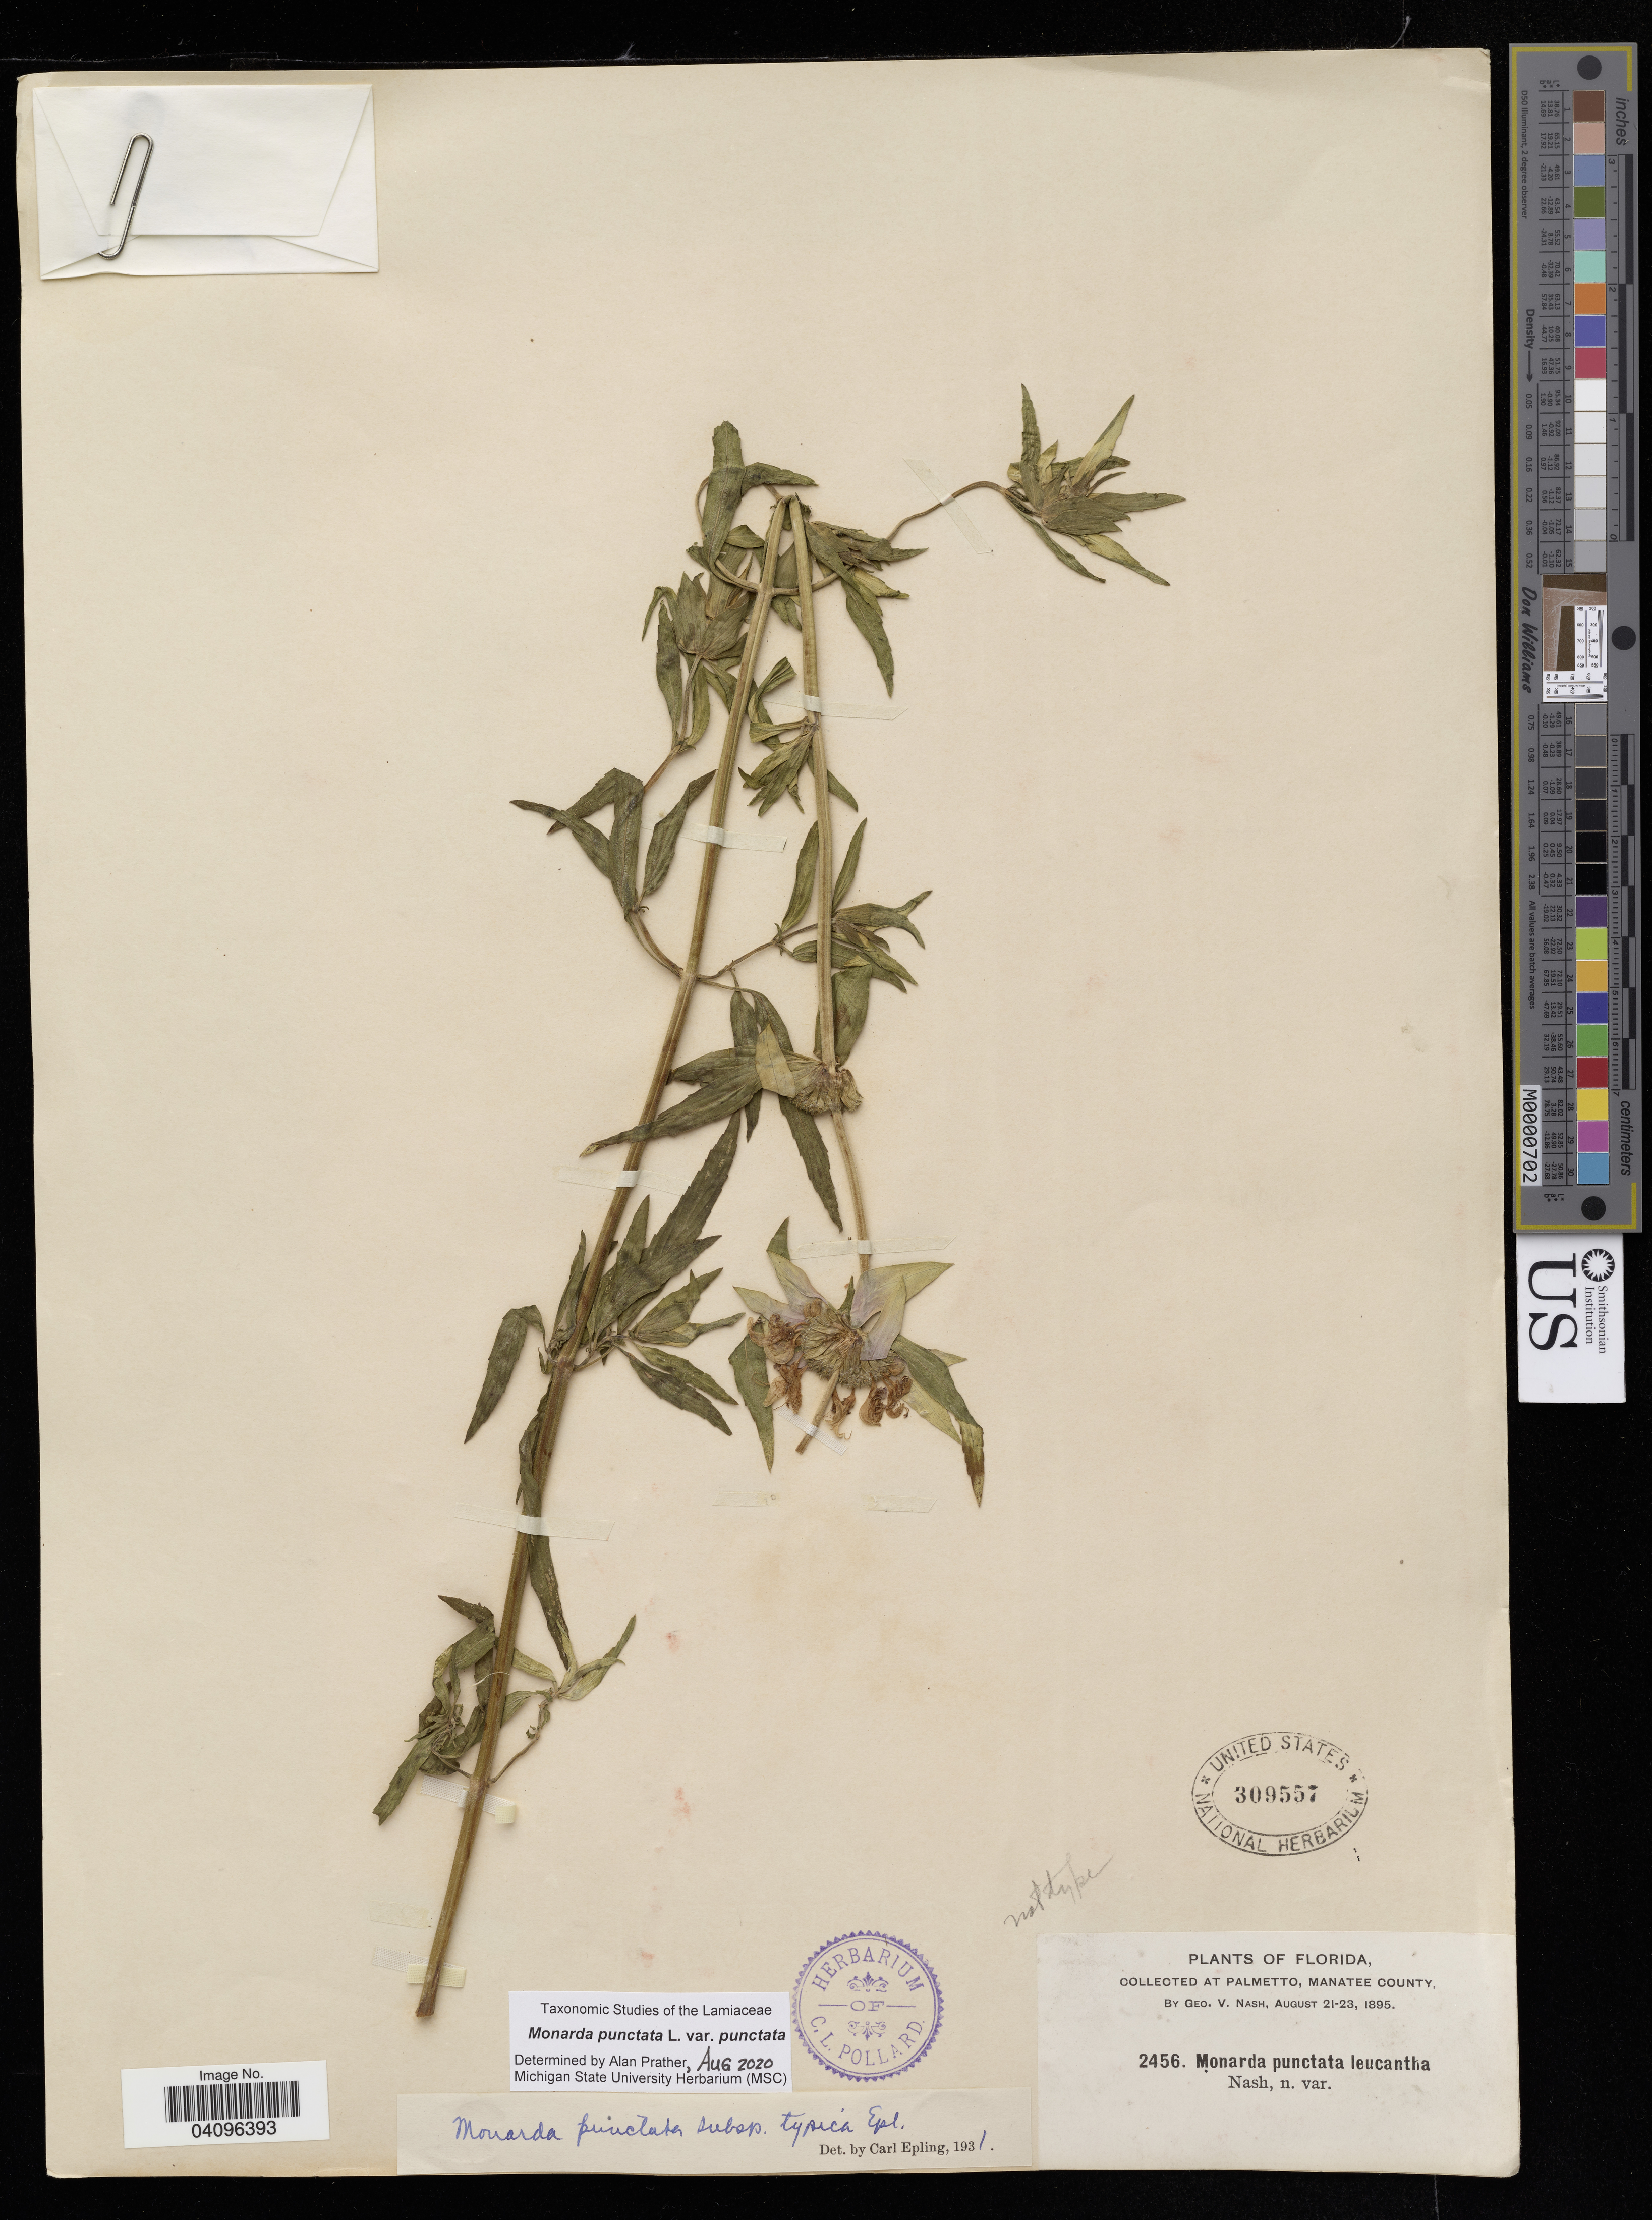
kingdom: Plantae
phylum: Tracheophyta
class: Magnoliopsida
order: Lamiales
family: Lamiaceae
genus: Monarda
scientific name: Monarda punctata var. punctata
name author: L.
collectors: G. V. Nash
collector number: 2456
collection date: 1895-08-21/1895-08-23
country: United States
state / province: Florida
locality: Palmetto, Manatee County.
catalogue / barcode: US 309557